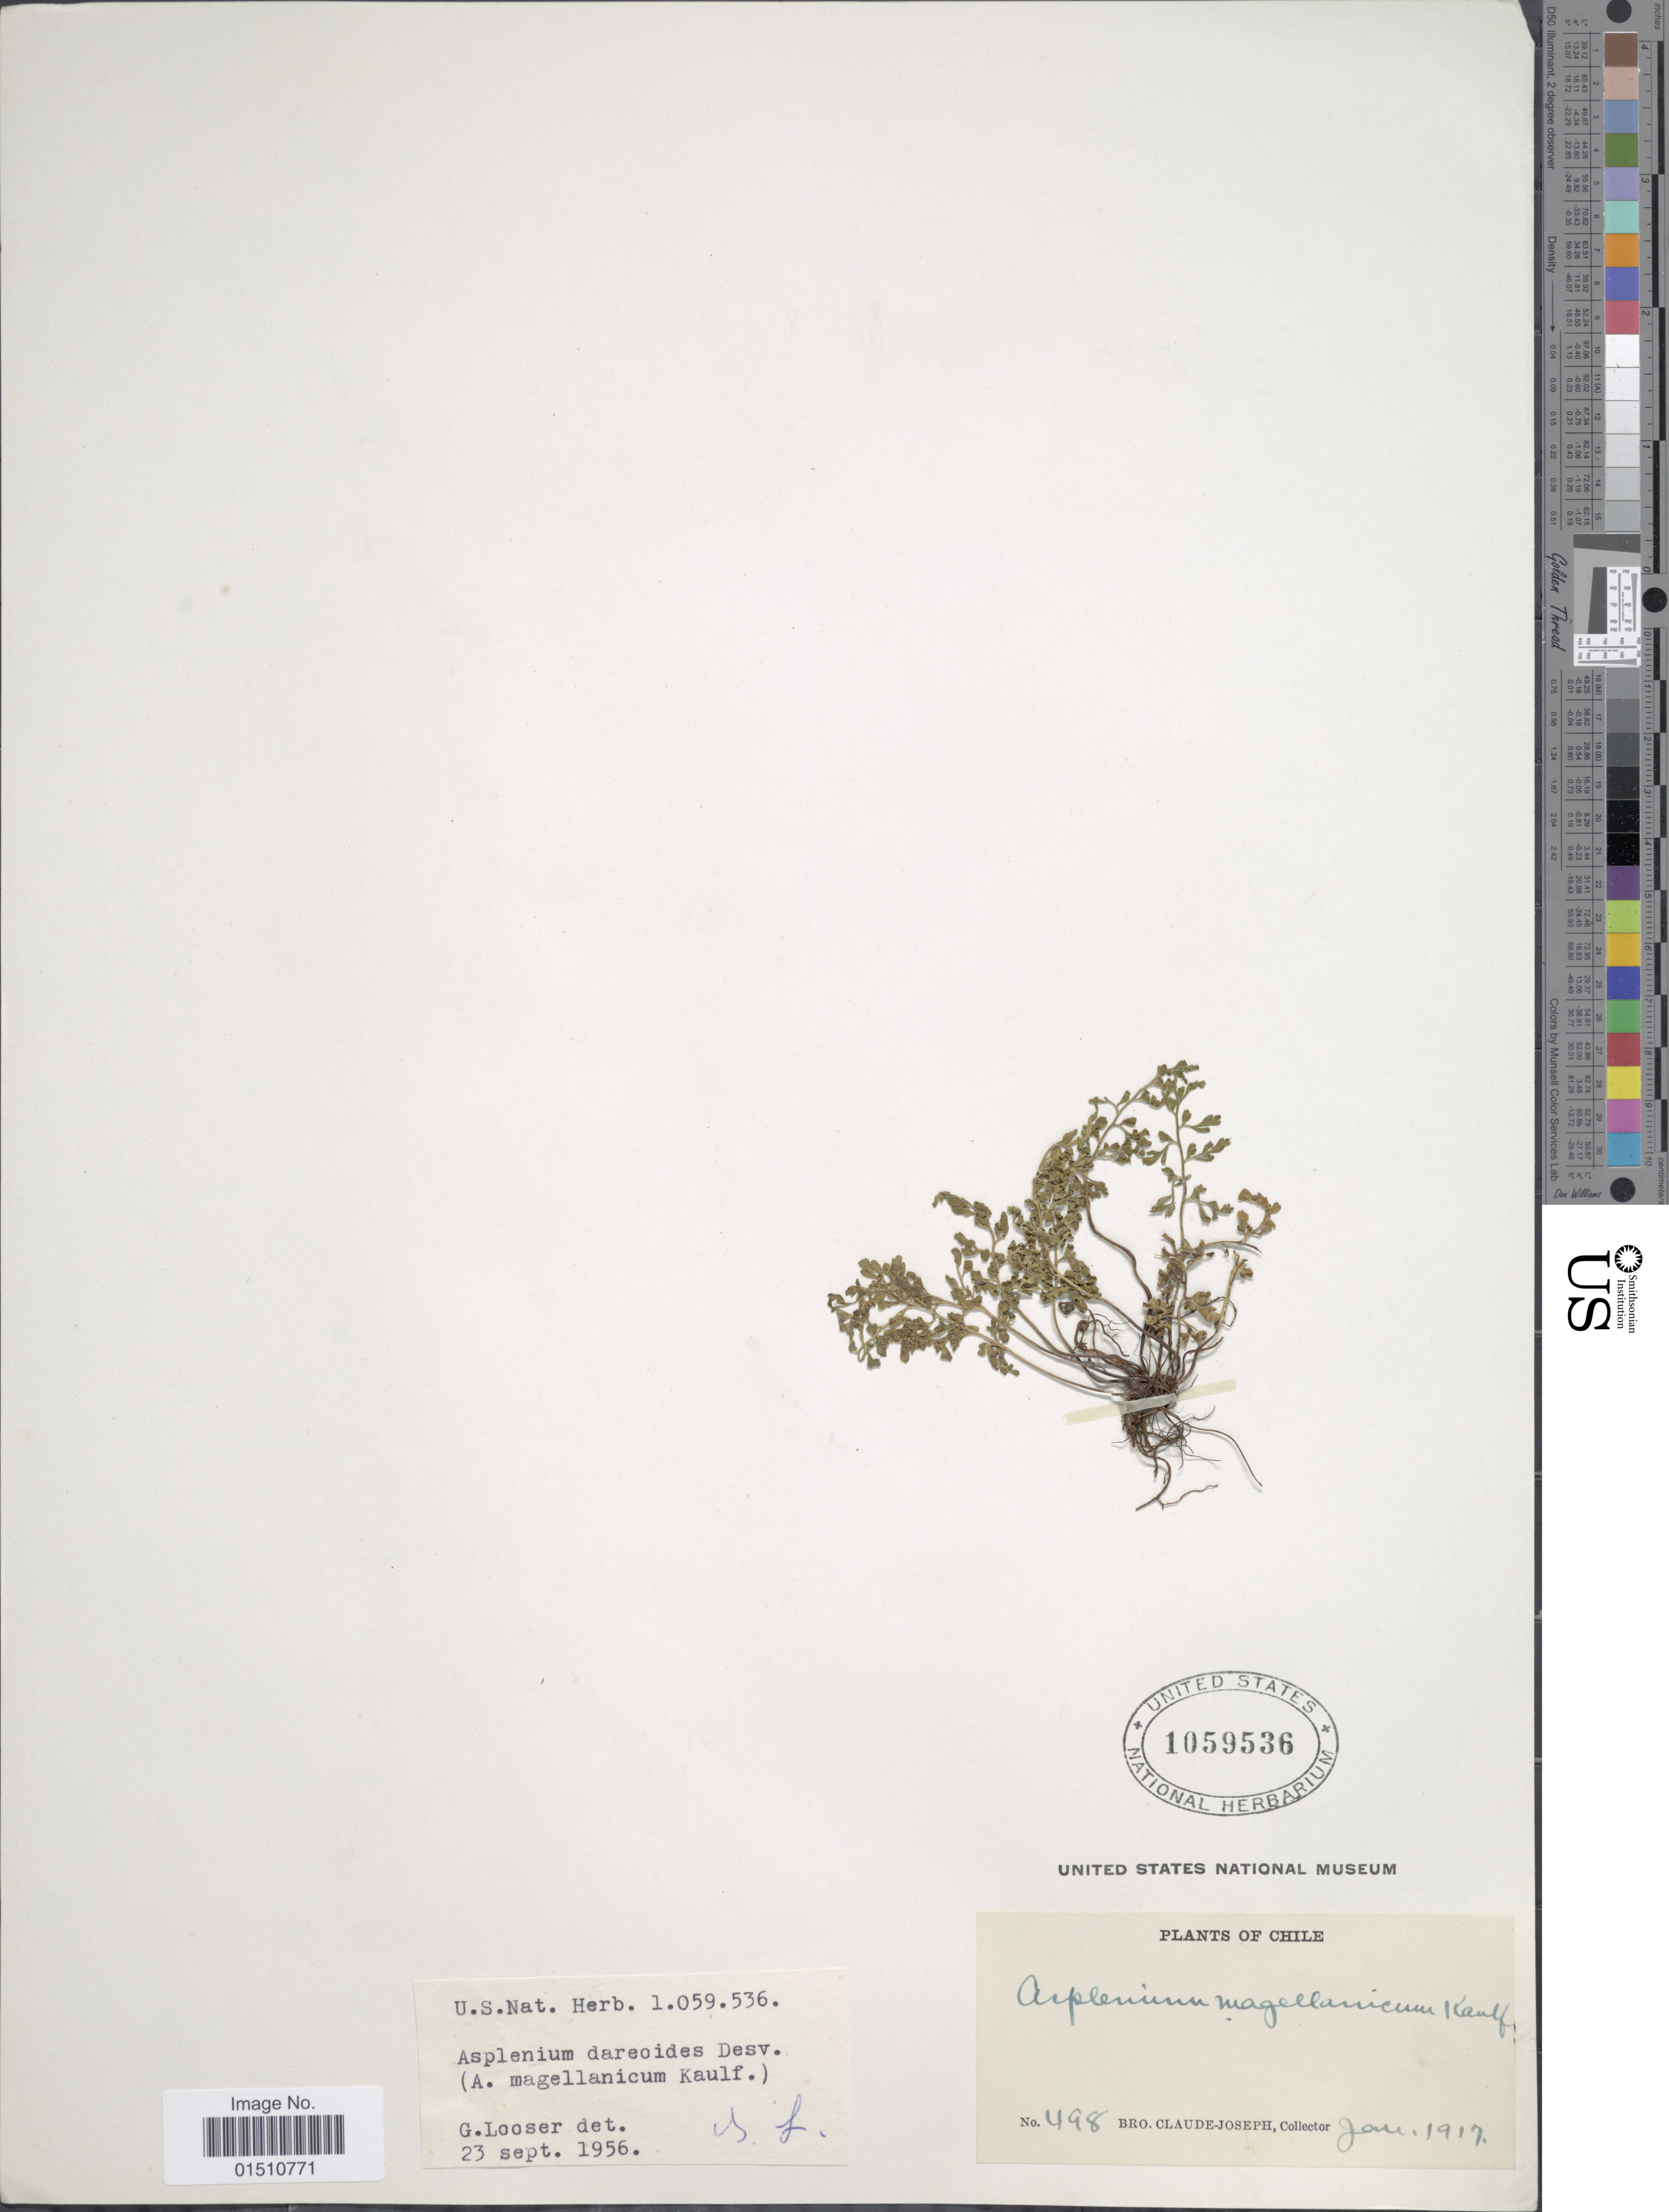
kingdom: Plantae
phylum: Tracheophyta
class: Polypodiopsida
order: Polypodiales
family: Aspleniaceae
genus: Asplenium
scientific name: Asplenium dareoides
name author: Desv.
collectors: Bro. Claude-Joseph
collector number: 498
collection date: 1917-01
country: Chile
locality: Chile.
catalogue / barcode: US 1059536